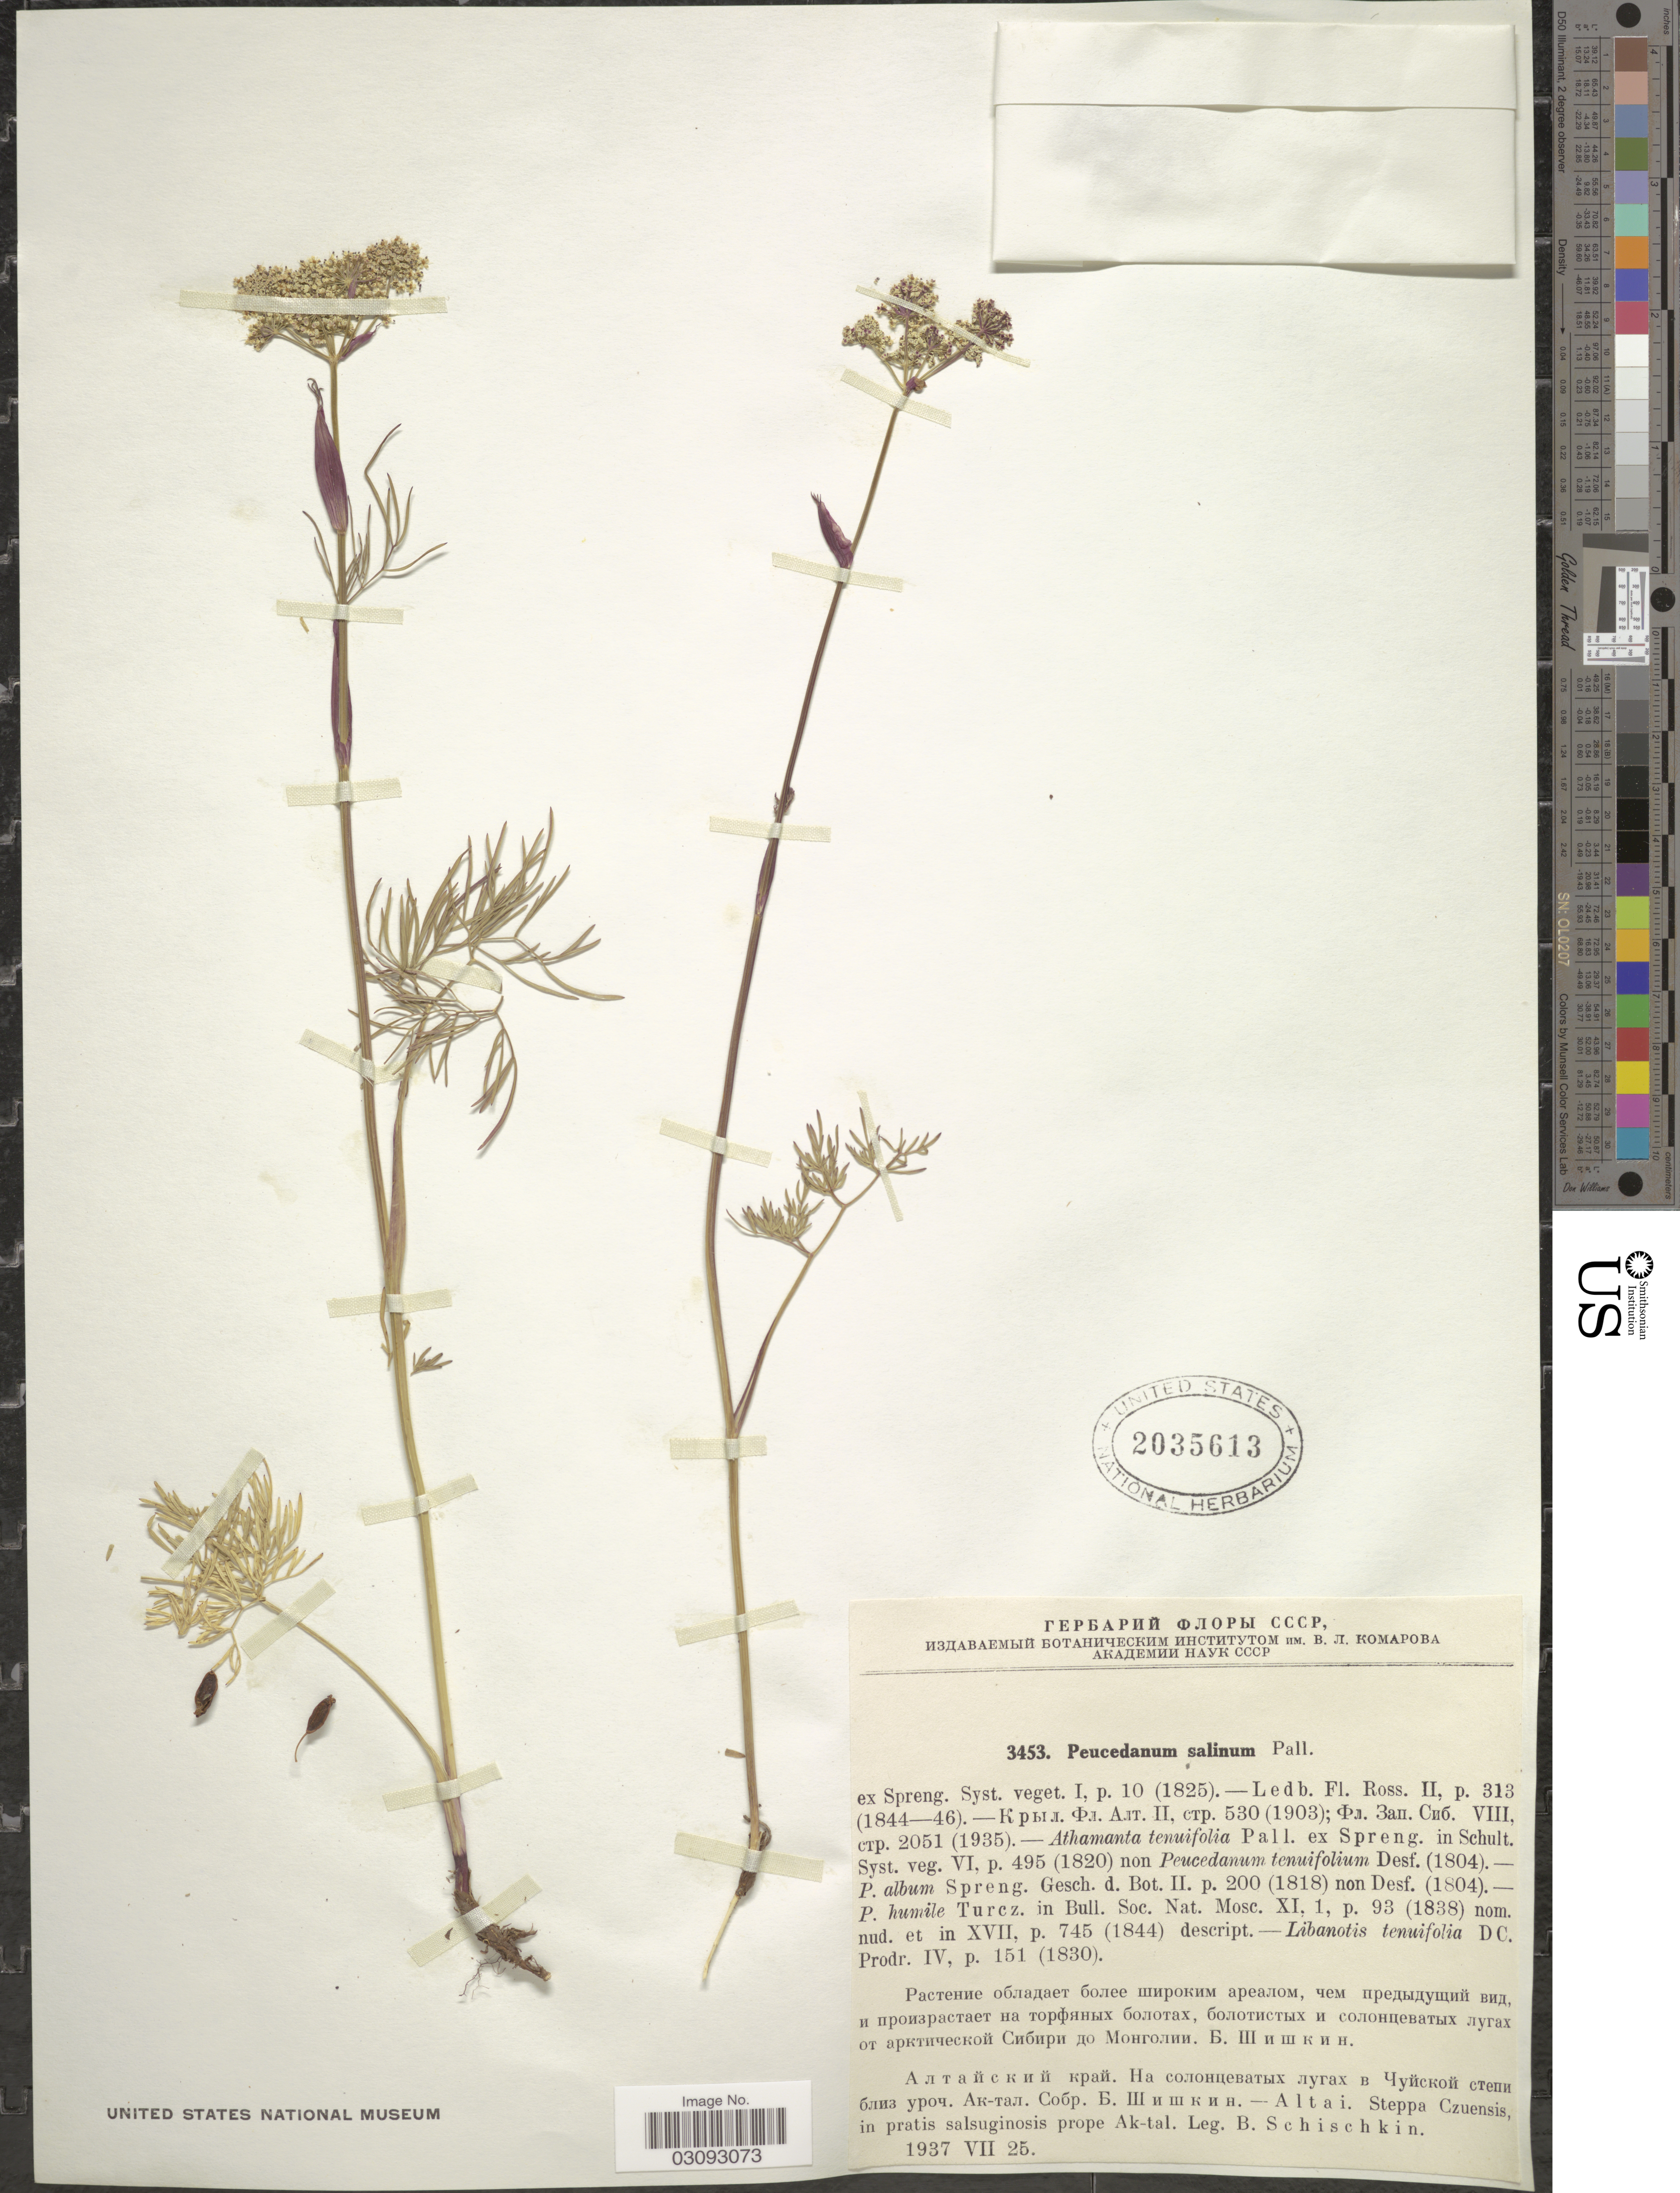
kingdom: Plantae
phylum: Tracheophyta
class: Magnoliopsida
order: Apiales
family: Apiaceae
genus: Peucedanum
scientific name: Peucedanum salinum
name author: Pall. ex Spreng.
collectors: B. Schischkin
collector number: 3453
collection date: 1937-07-25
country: Russian Federation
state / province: Altai Republic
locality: Altai. Steppa Czuensis, in pratis salsuginosis prope Ak-tal.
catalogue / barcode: US 2035613